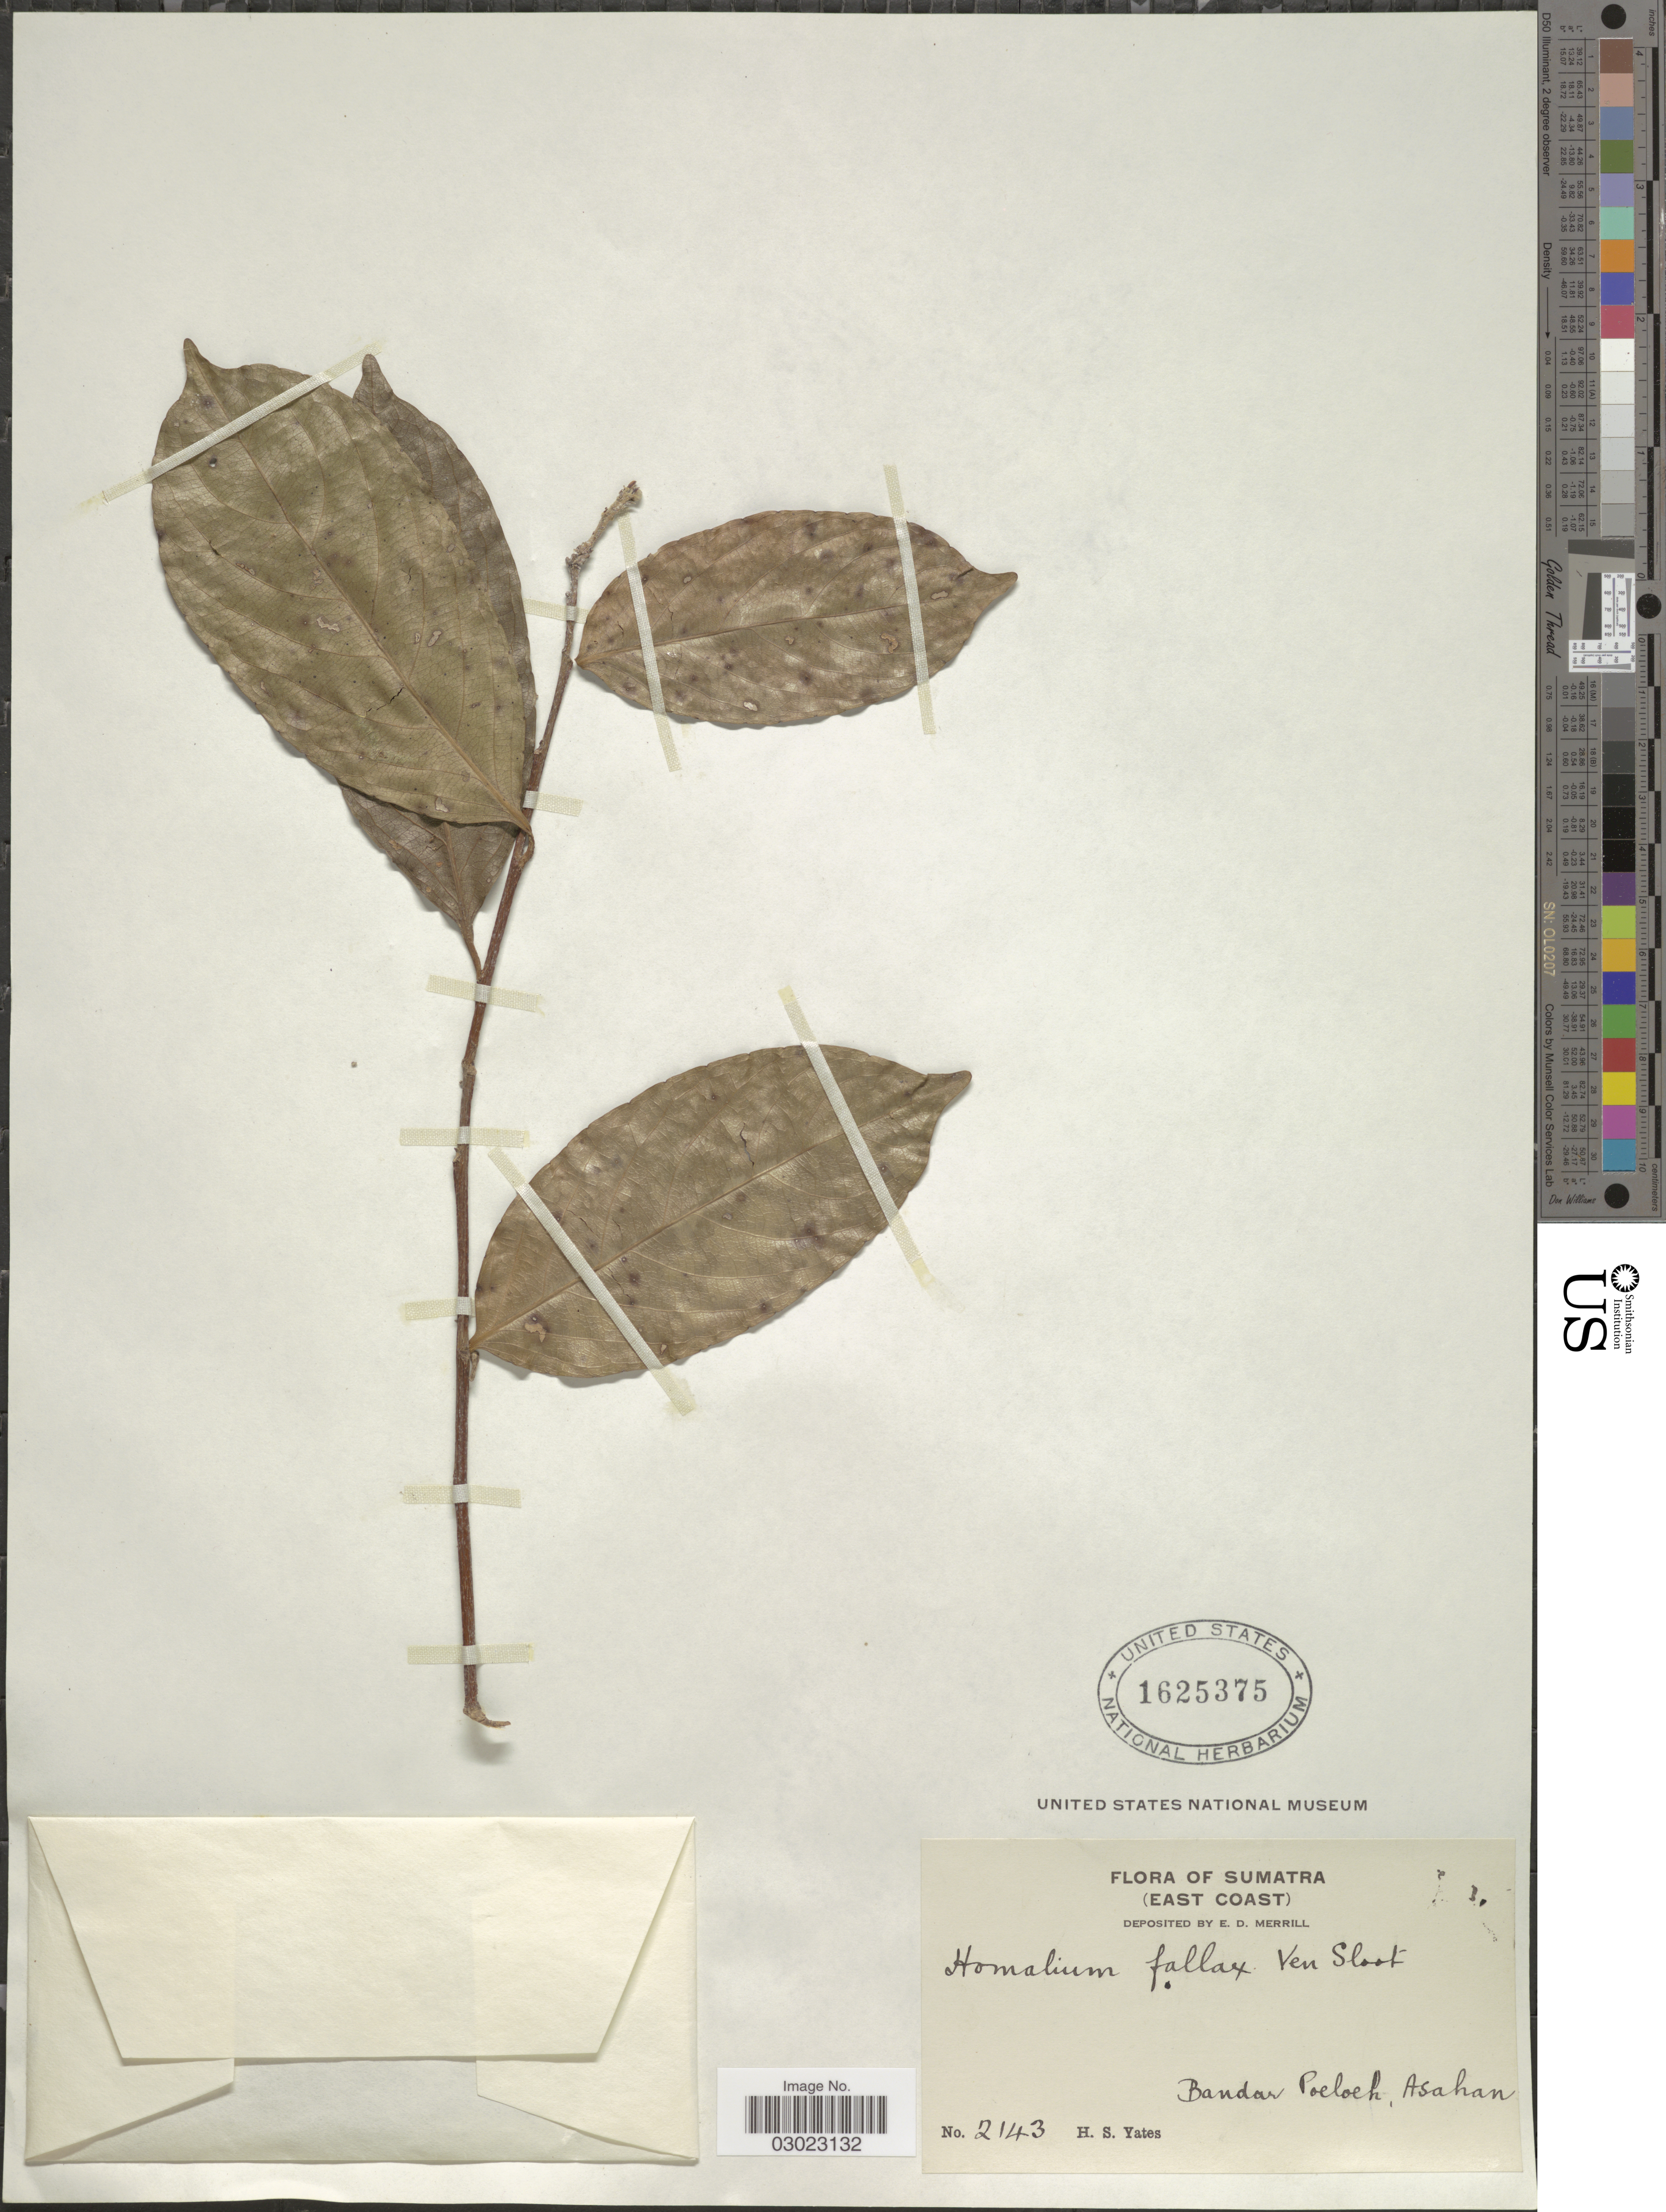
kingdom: Plantae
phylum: Tracheophyta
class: Magnoliopsida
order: Malpighiales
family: Salicaceae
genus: Homalium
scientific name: Homalium fallax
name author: Slooten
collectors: H. S. Yates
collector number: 2143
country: Indonesia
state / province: Sumatra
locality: (East Coast). Bandar Poeloeh, Asahan.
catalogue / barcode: US 1625375